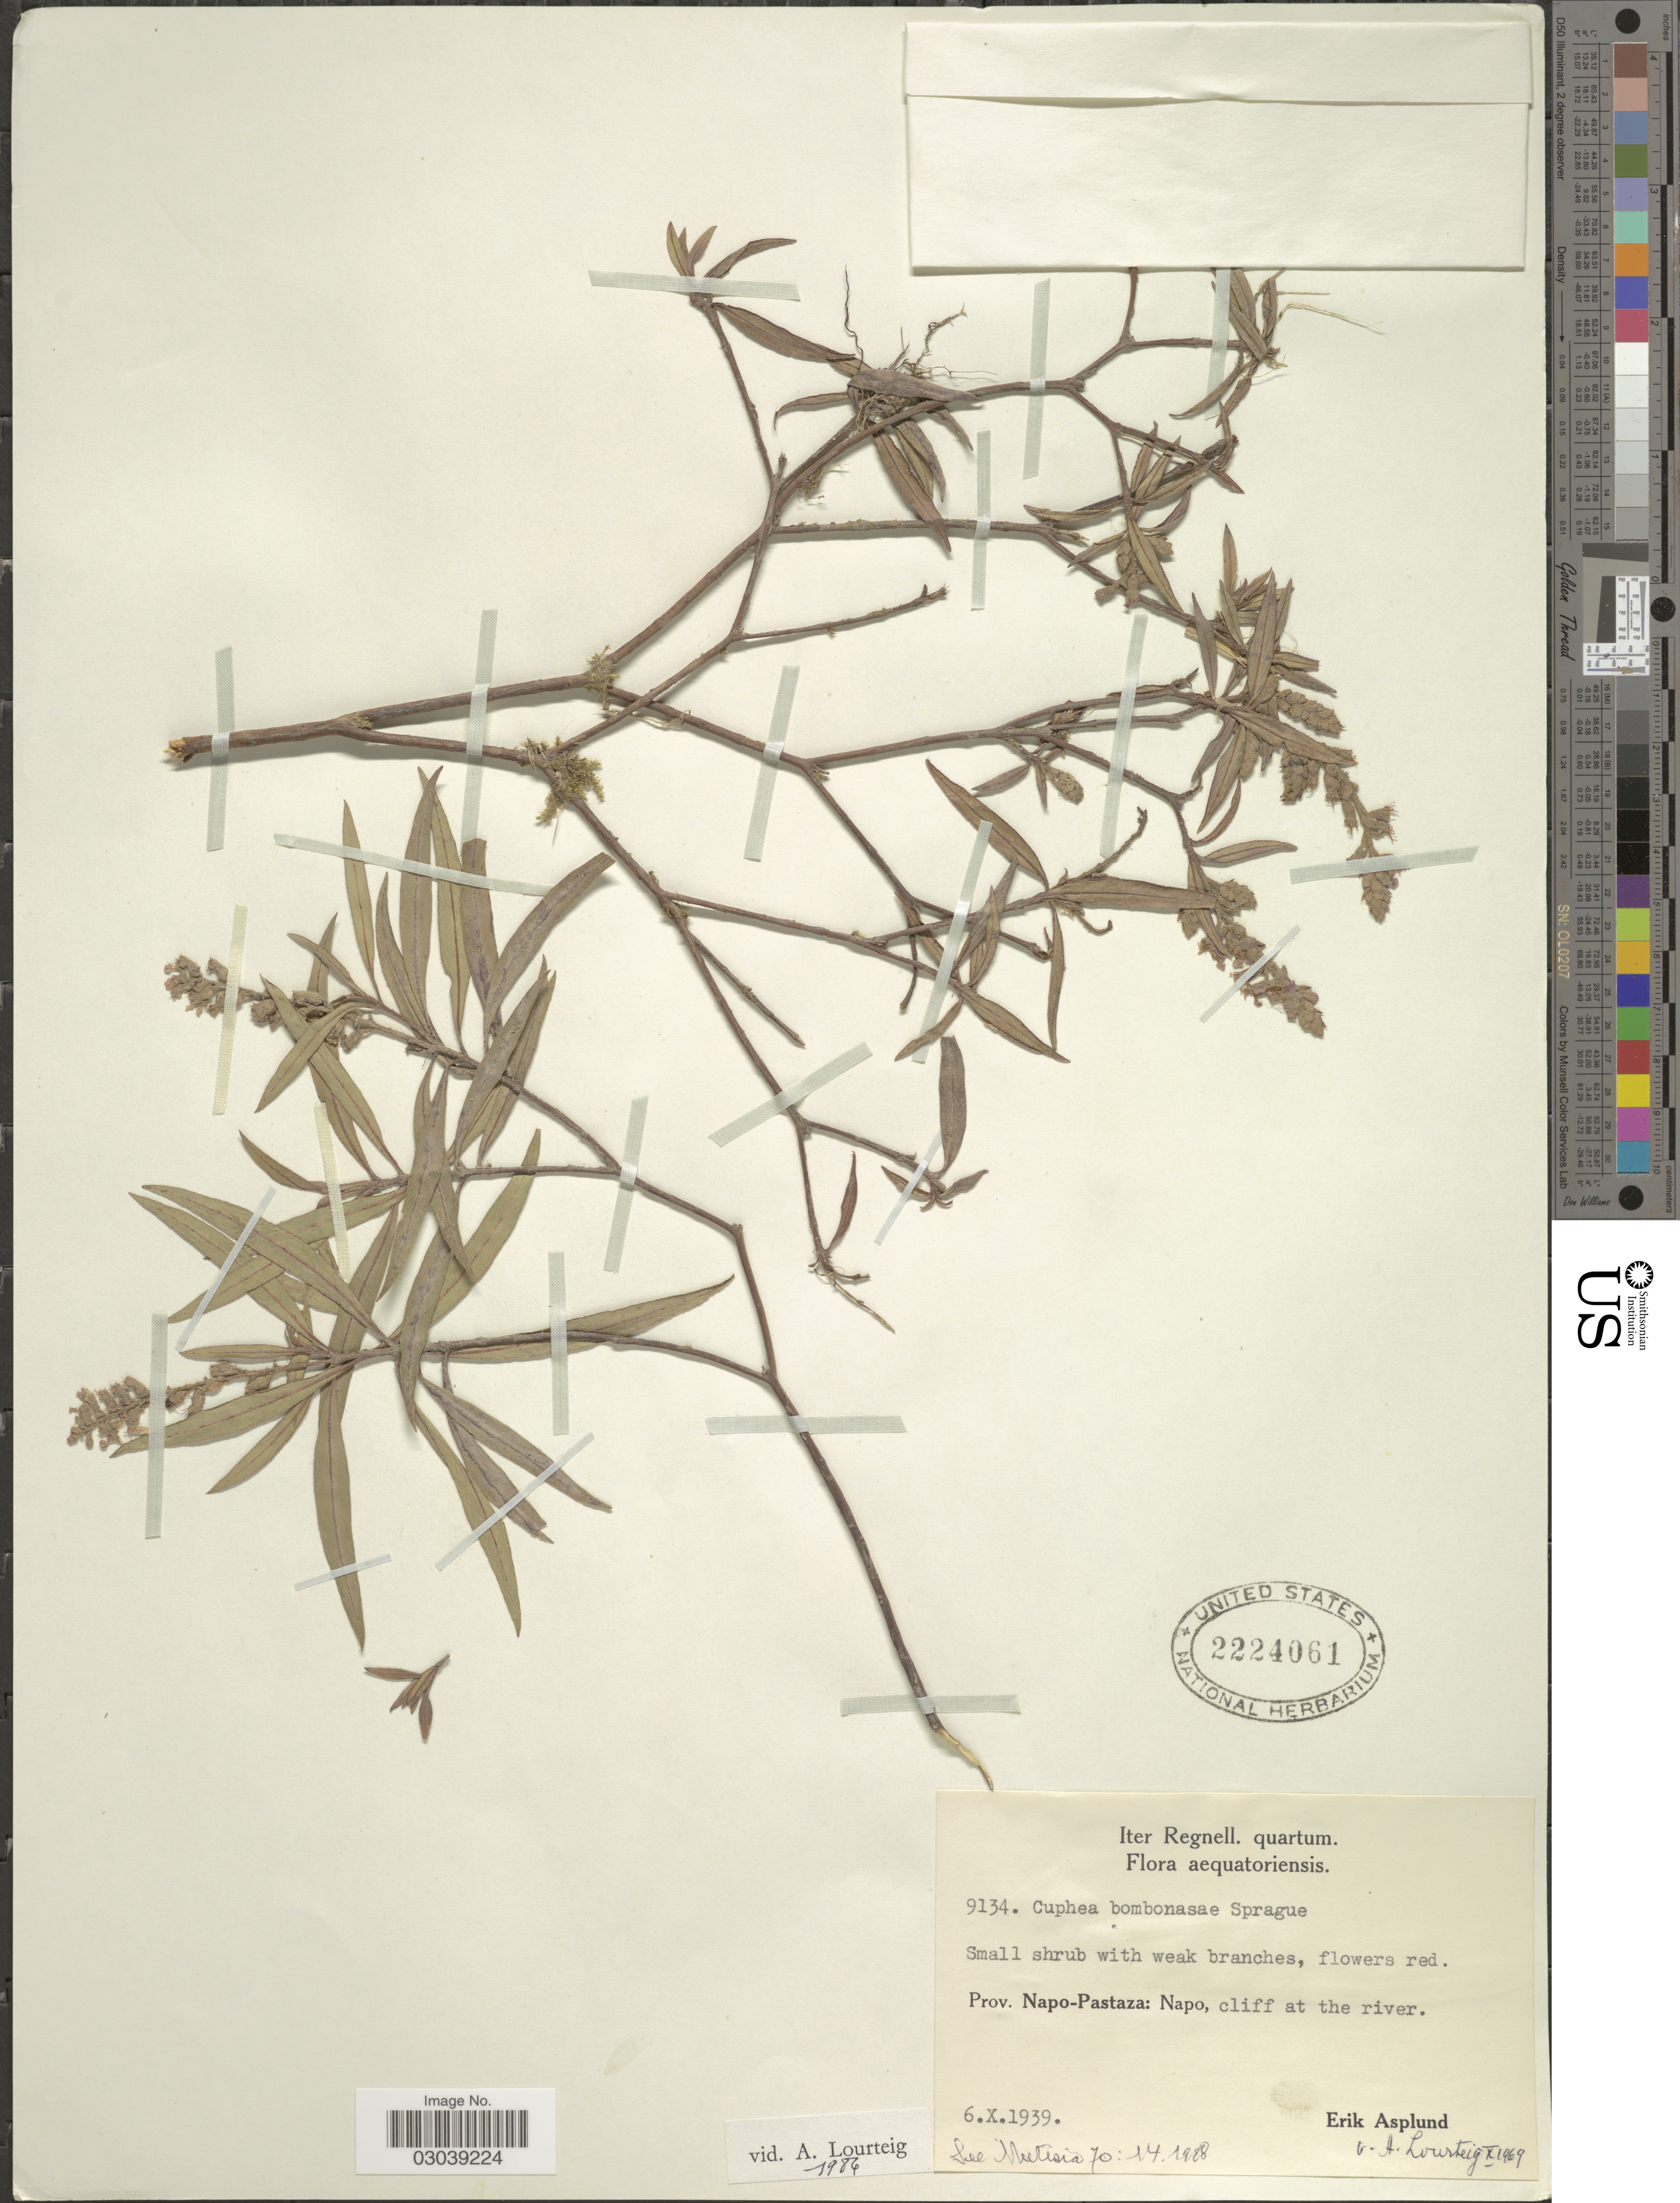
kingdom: Plantae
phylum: Tracheophyta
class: Magnoliopsida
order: Myrtales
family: Lythraceae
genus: Cuphea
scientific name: Cuphea bobonazae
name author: Sprague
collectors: E. Asplund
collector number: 9134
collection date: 1939-10-06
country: Ecuador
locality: Prov. Napo-Pastaza: Napo, cliff at the river.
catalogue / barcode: US 2224061